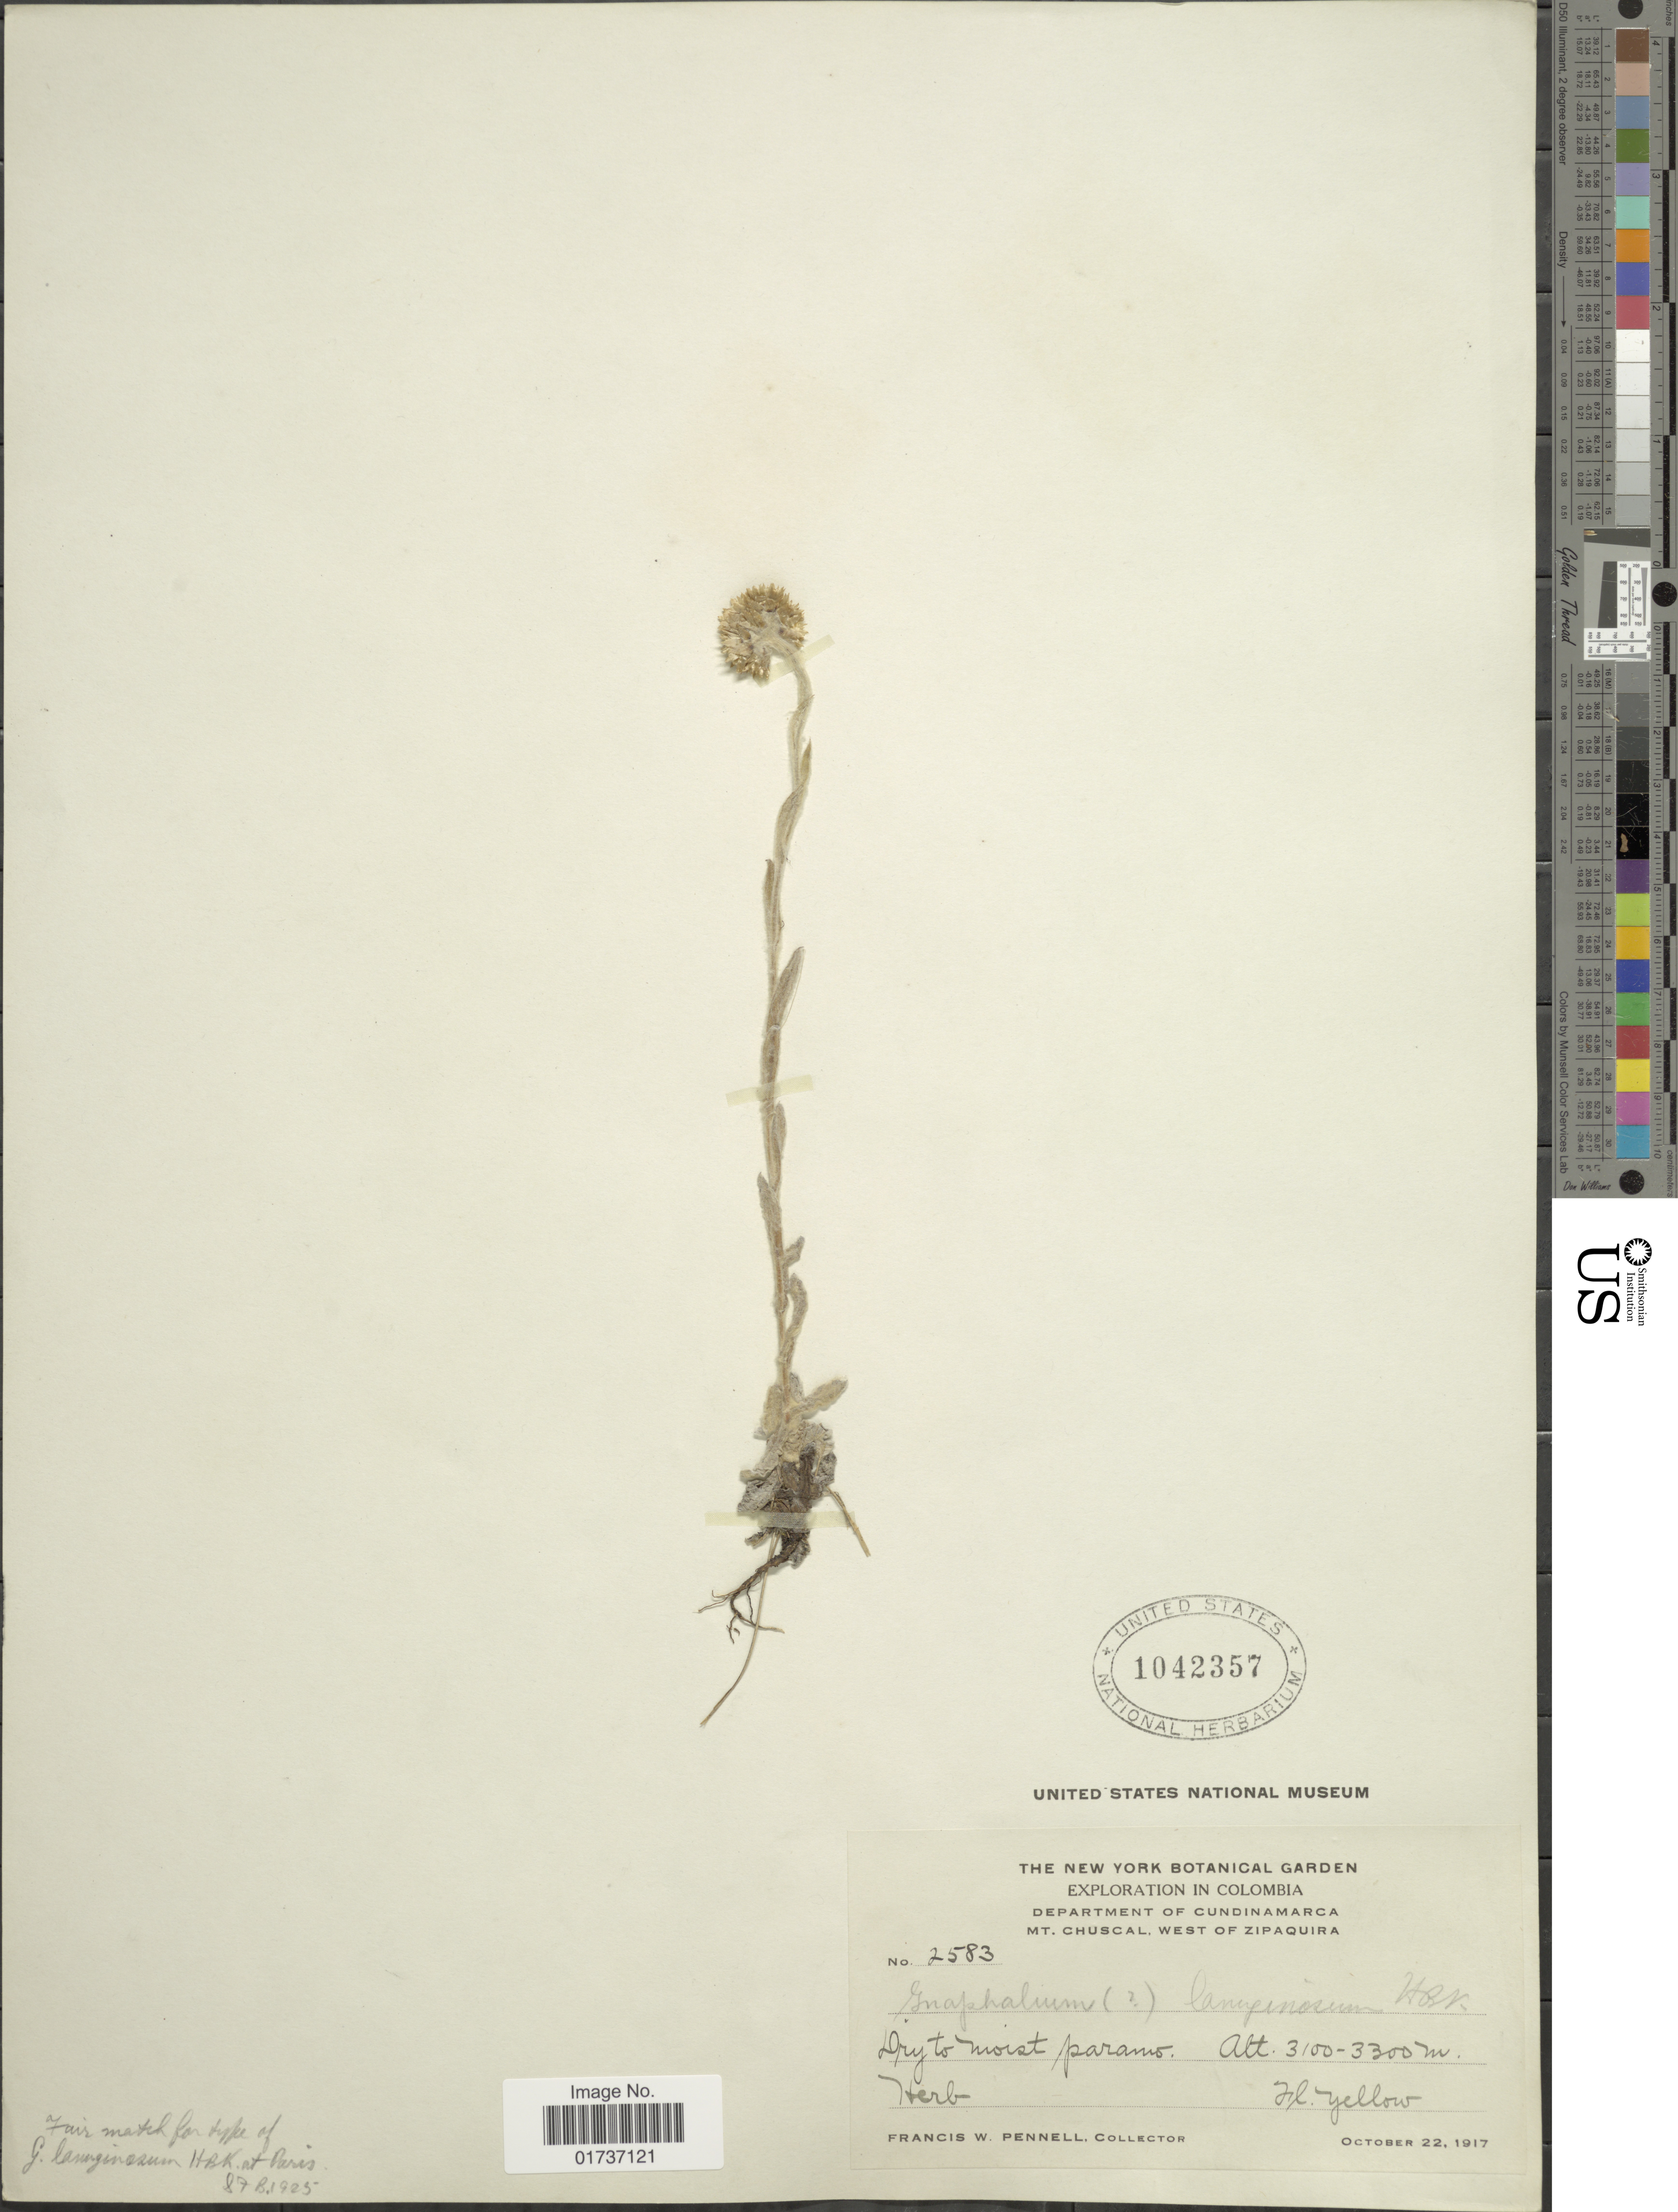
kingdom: Plantae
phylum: Tracheophyta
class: Magnoliopsida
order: Asterales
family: Asteraceae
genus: Gnaphalium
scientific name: Gnaphalium meridanum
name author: Aristeg.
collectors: F. W. Pennell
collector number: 2583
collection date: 1917-10-22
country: Colombia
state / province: Cundinamarca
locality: Department of Cundinamarca Mt Chuscal, West of Zipaquira, Dry to moist paramo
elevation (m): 3100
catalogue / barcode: US 1042357